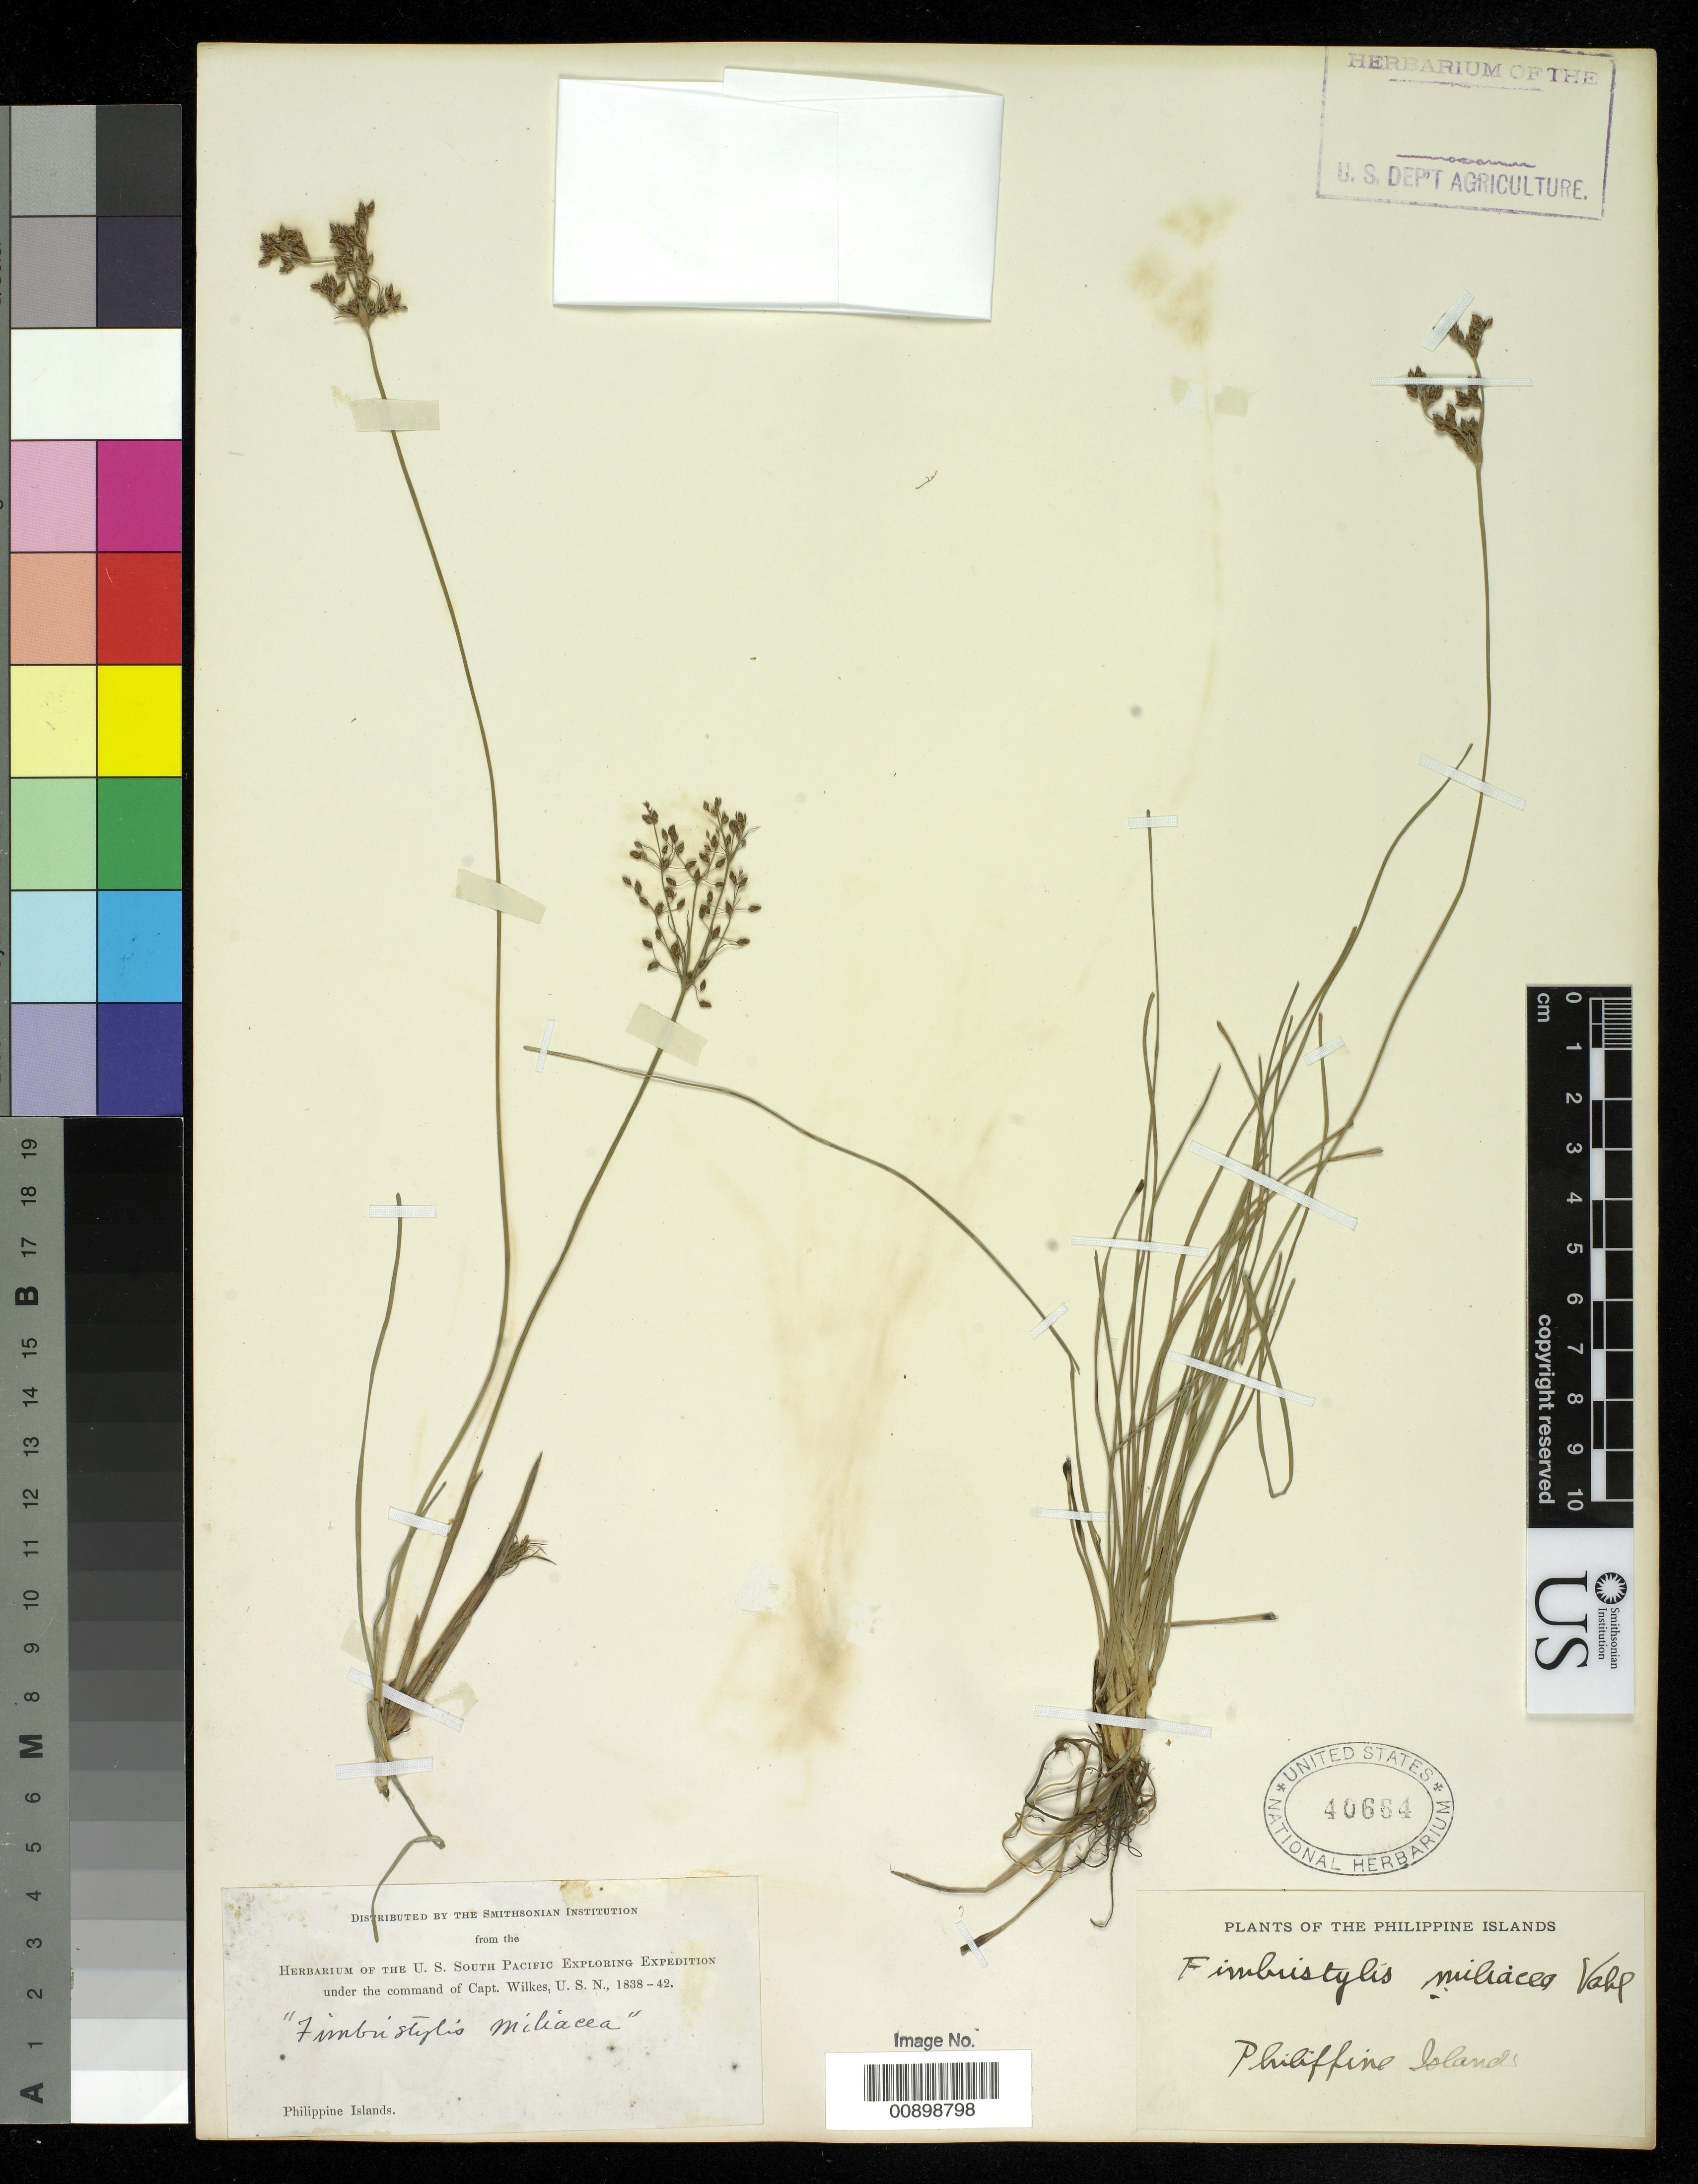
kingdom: Plantae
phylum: Tracheophyta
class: Liliopsida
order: Poales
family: Cyperaceae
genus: Fimbristylis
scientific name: Fimbristylis quinquangularis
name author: (Vahl) Kunth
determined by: Strong, Mark T., (BOT), Smithsonian Institution - National Museum of Natural History (UNITED STATES)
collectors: Wilkes Explor. Exped.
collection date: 1838/1842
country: Philippines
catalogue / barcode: US 40664